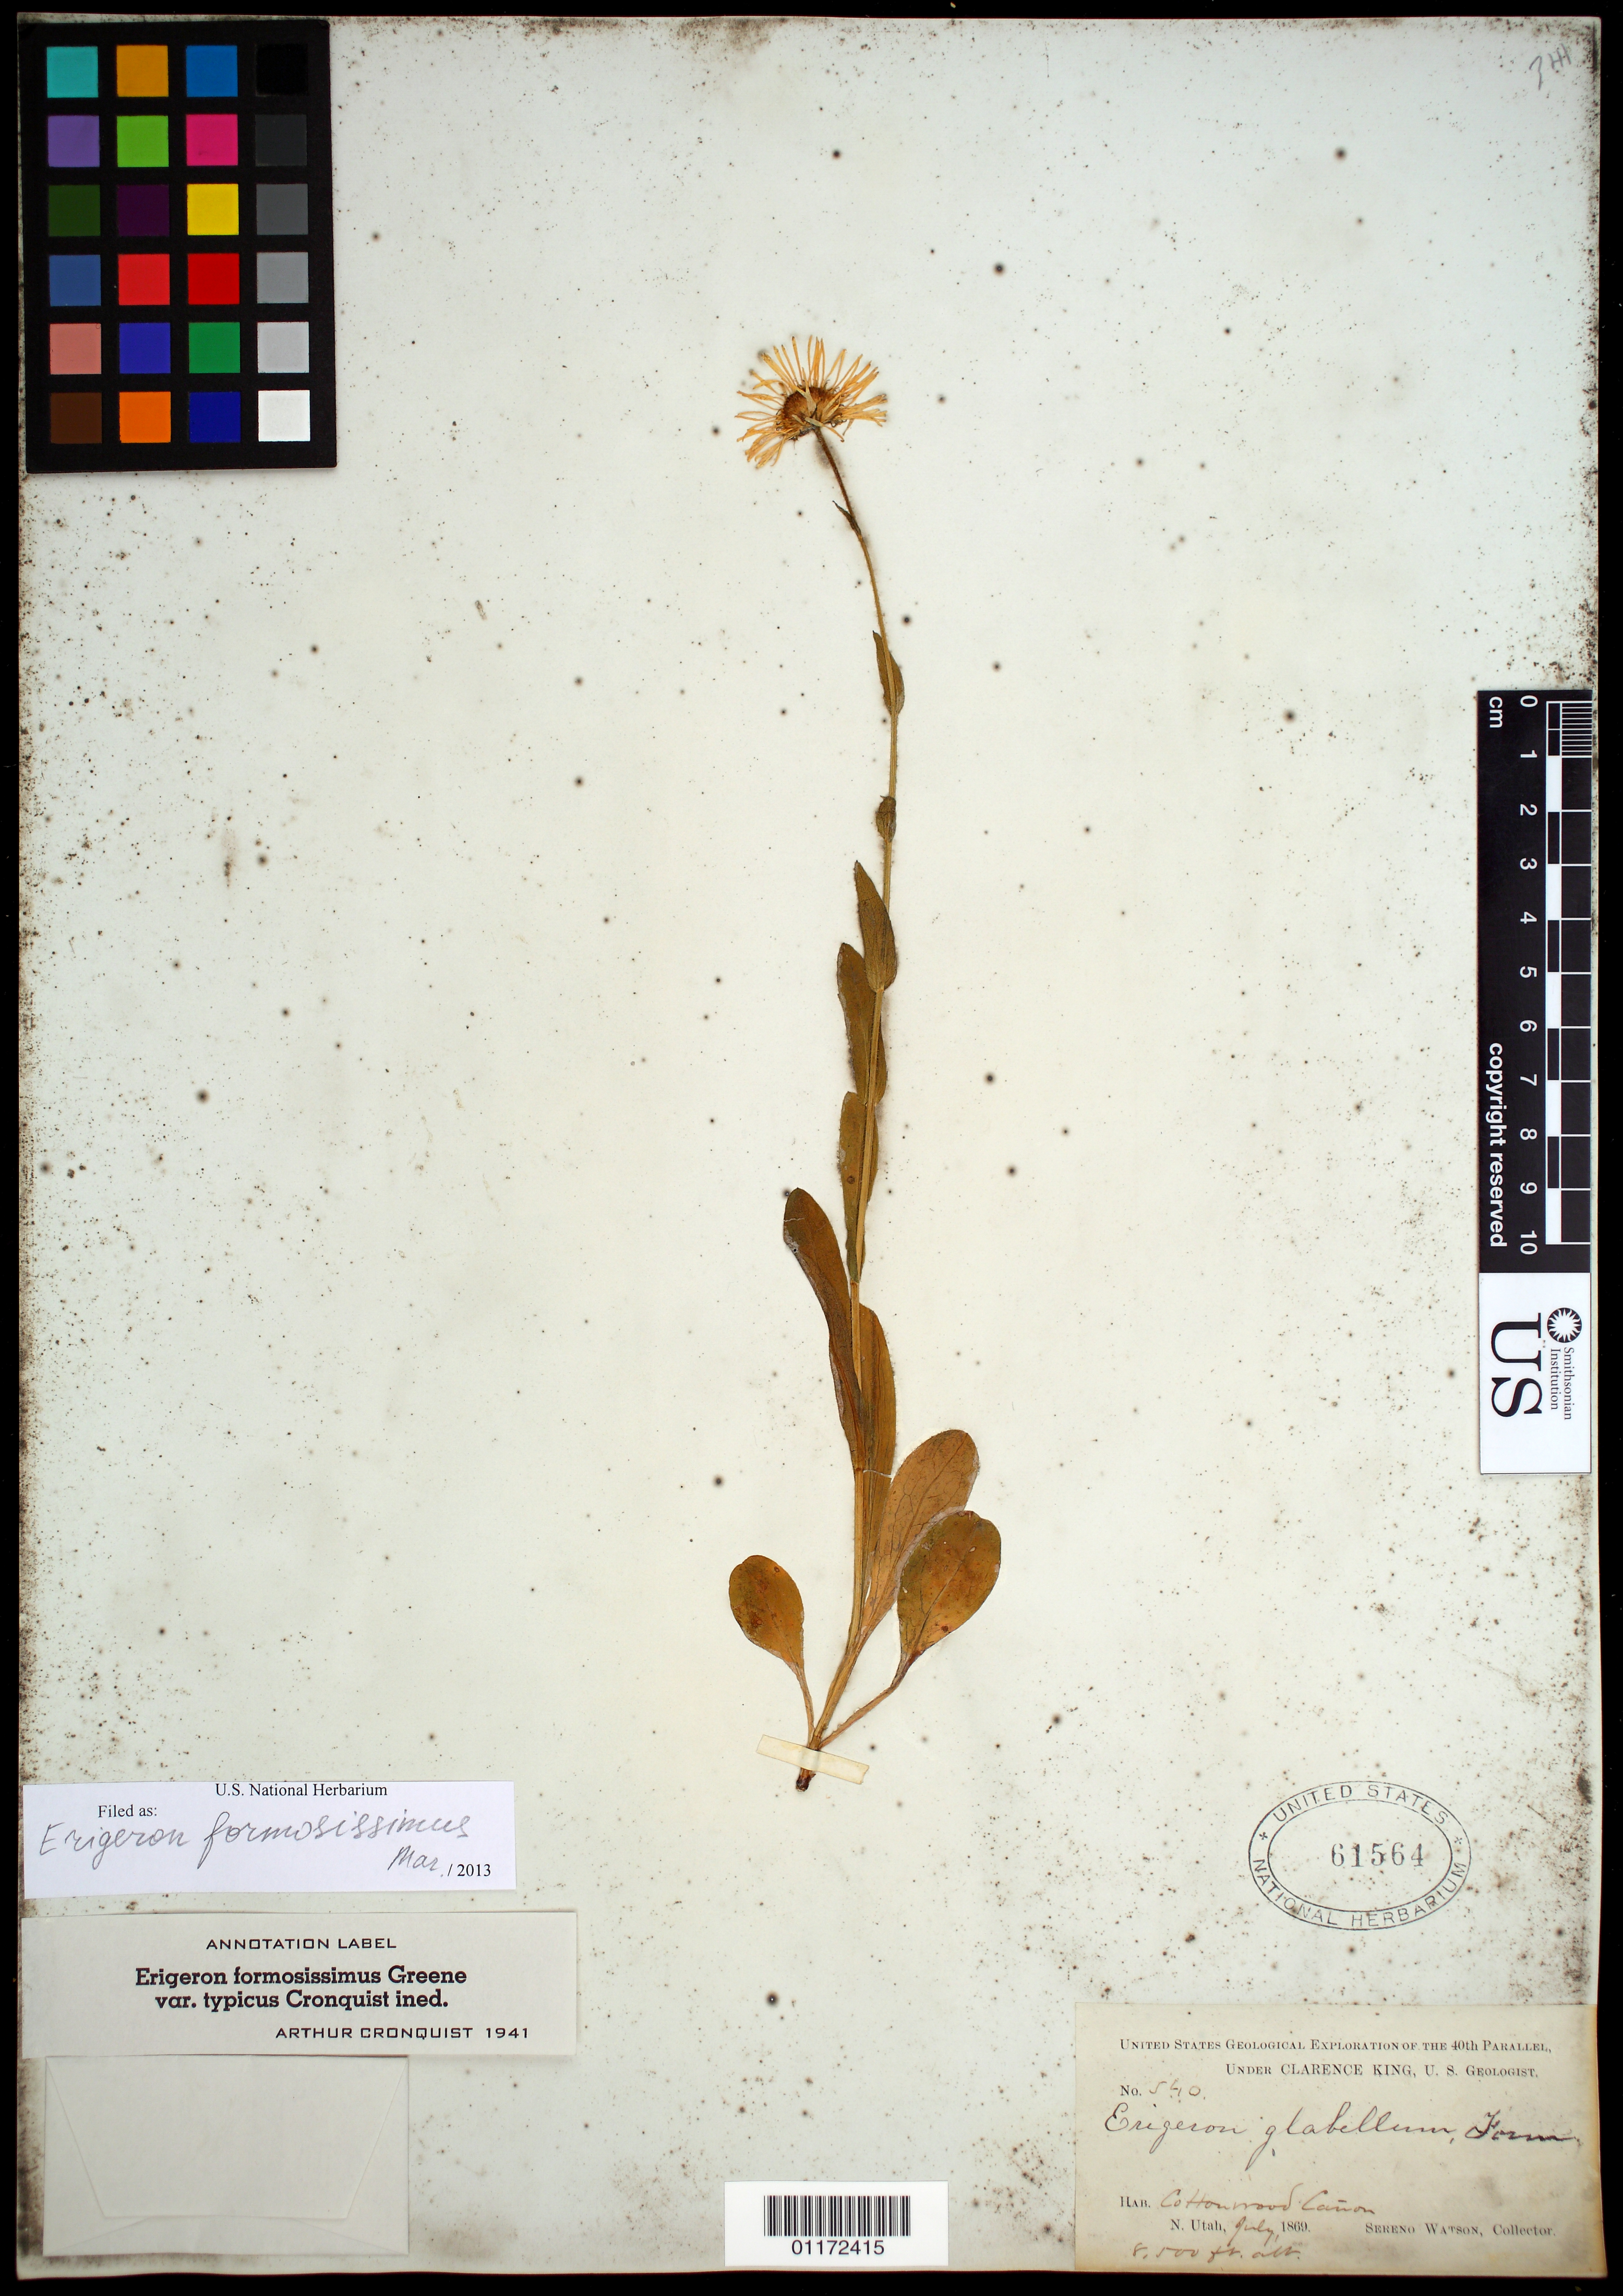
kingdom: Plantae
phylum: Tracheophyta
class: Magnoliopsida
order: Asterales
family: Asteraceae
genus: Erigeron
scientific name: Erigeron formosissimus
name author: Greene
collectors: S. Watson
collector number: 540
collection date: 1869-07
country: United States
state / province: Utah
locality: Cottonwood Canyon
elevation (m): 2591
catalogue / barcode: US 61564